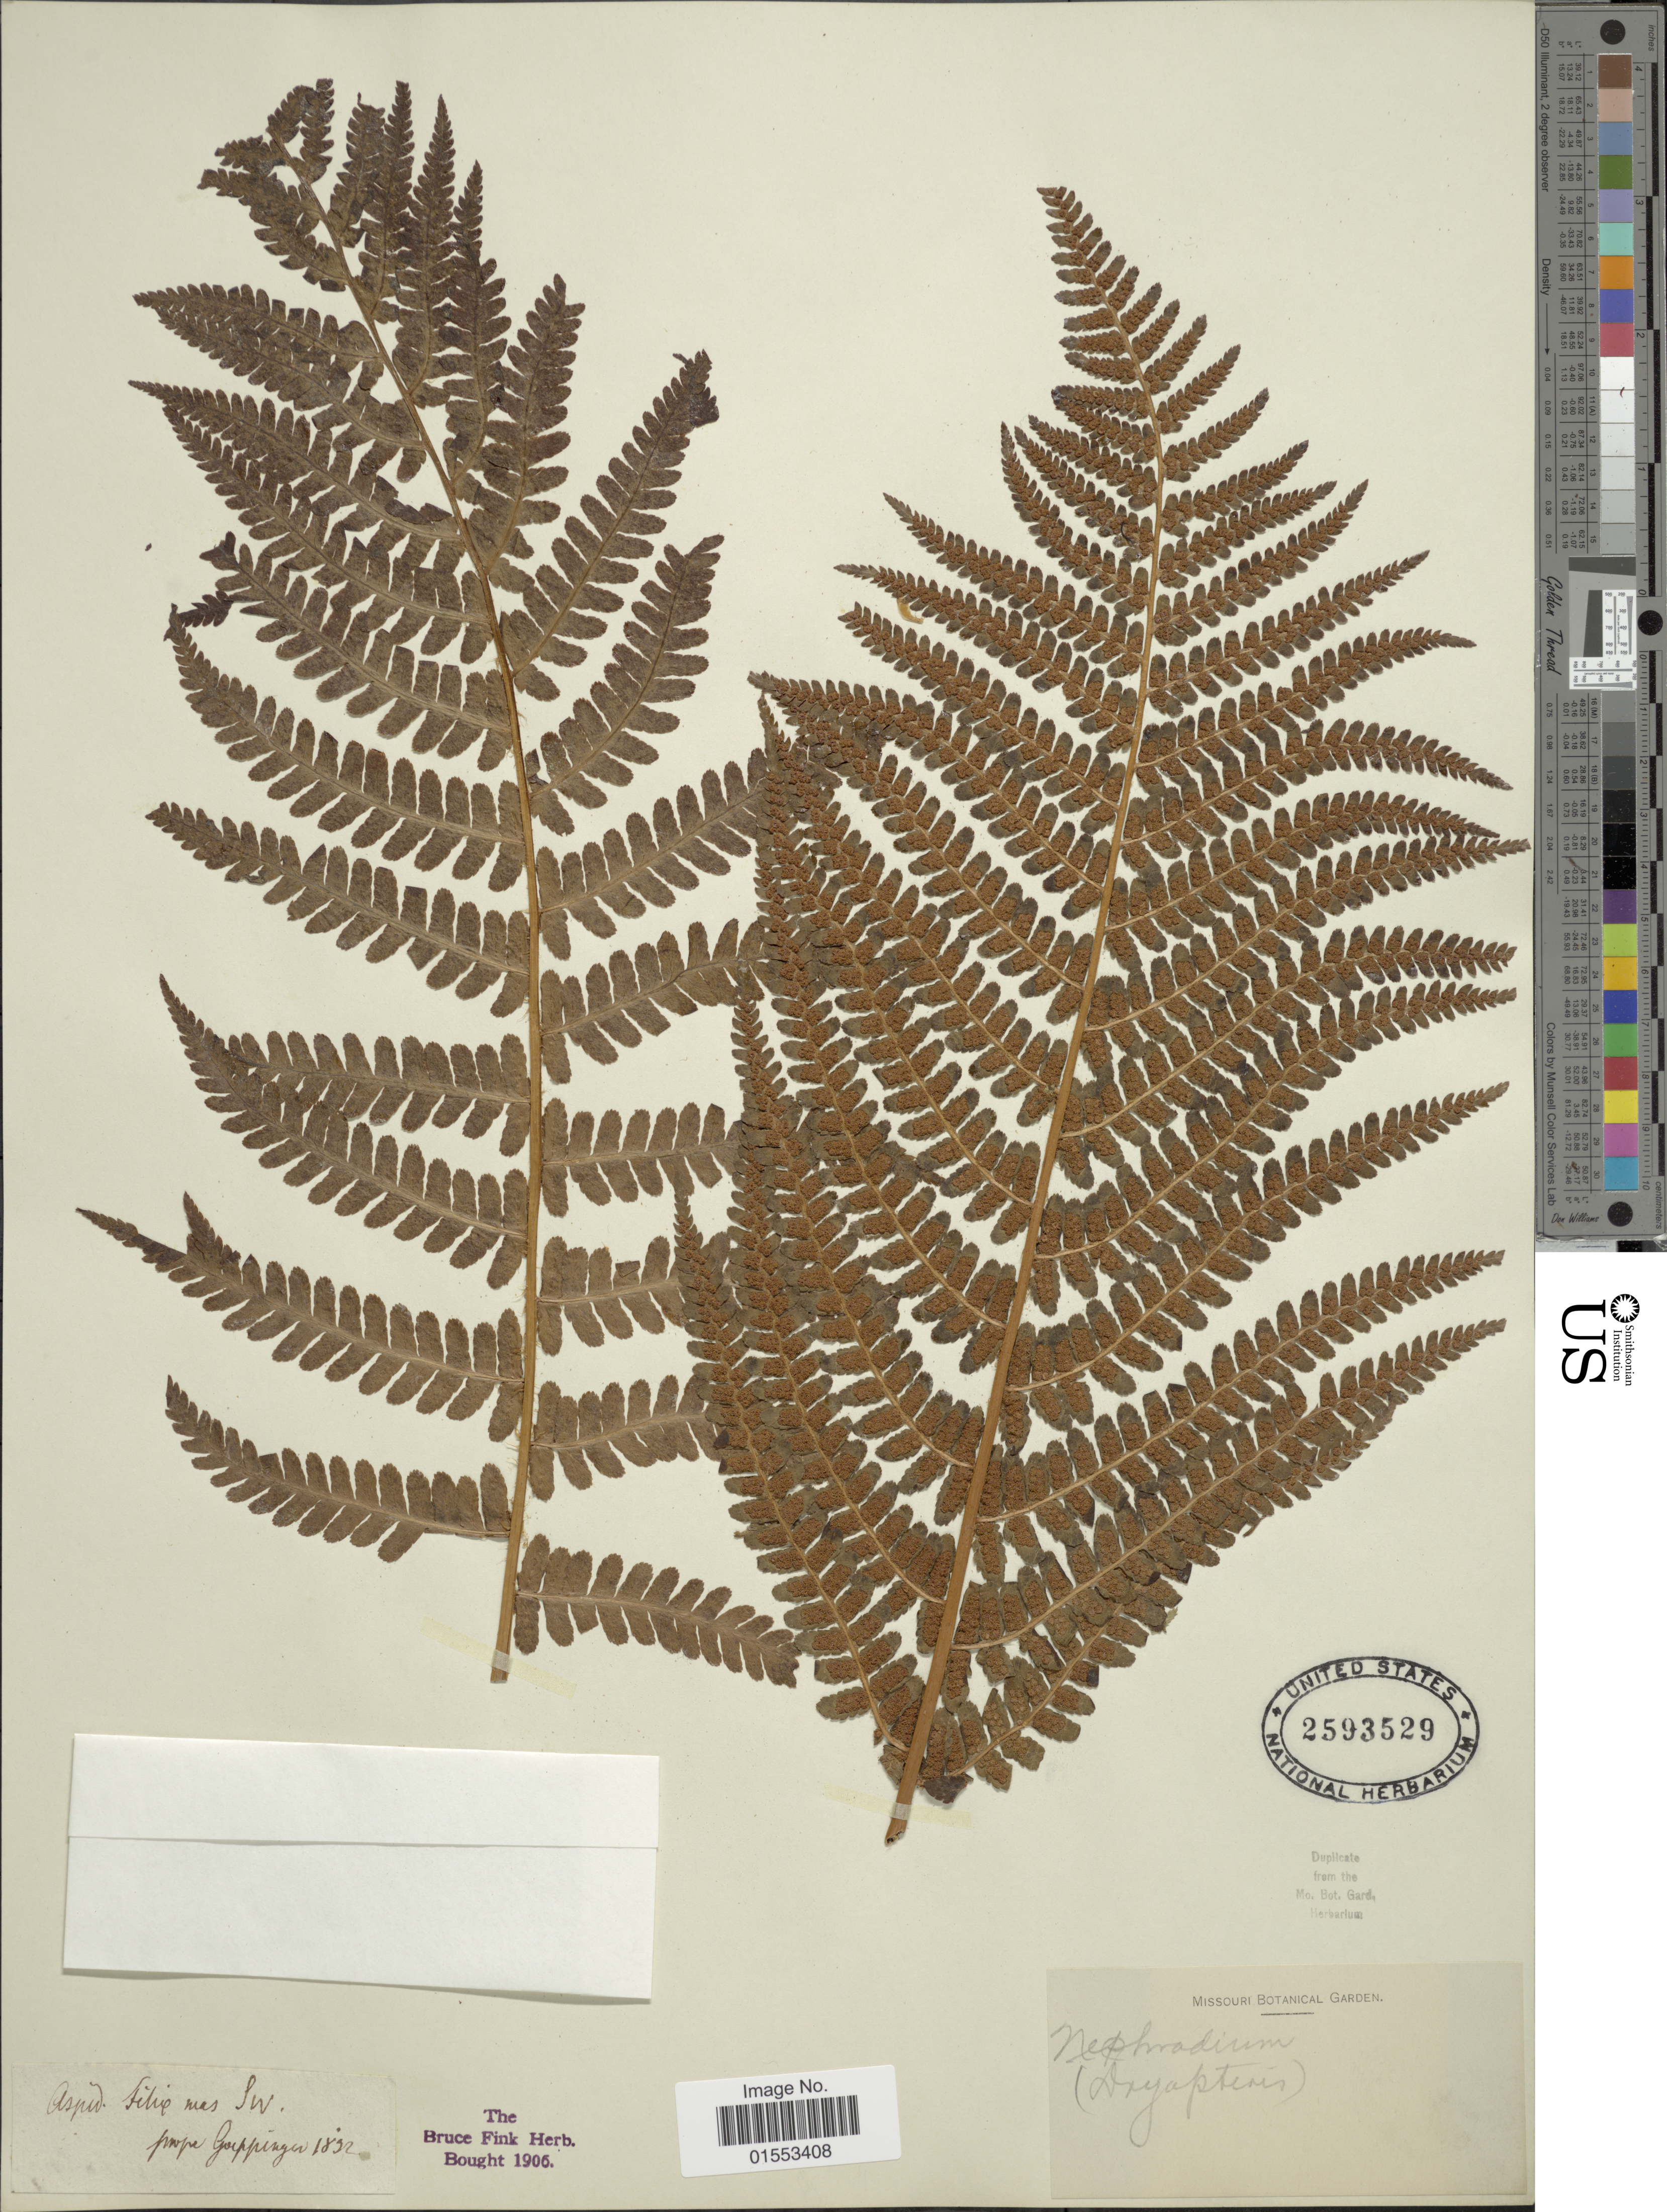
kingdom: Plantae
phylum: Tracheophyta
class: Polypodiopsida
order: Polypodiales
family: Dryopteridaceae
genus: Dryopteris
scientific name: Dryopteris filix-mas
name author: (L.) Schott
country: Germany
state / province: Baden-Württemberg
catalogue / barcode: US 2593529